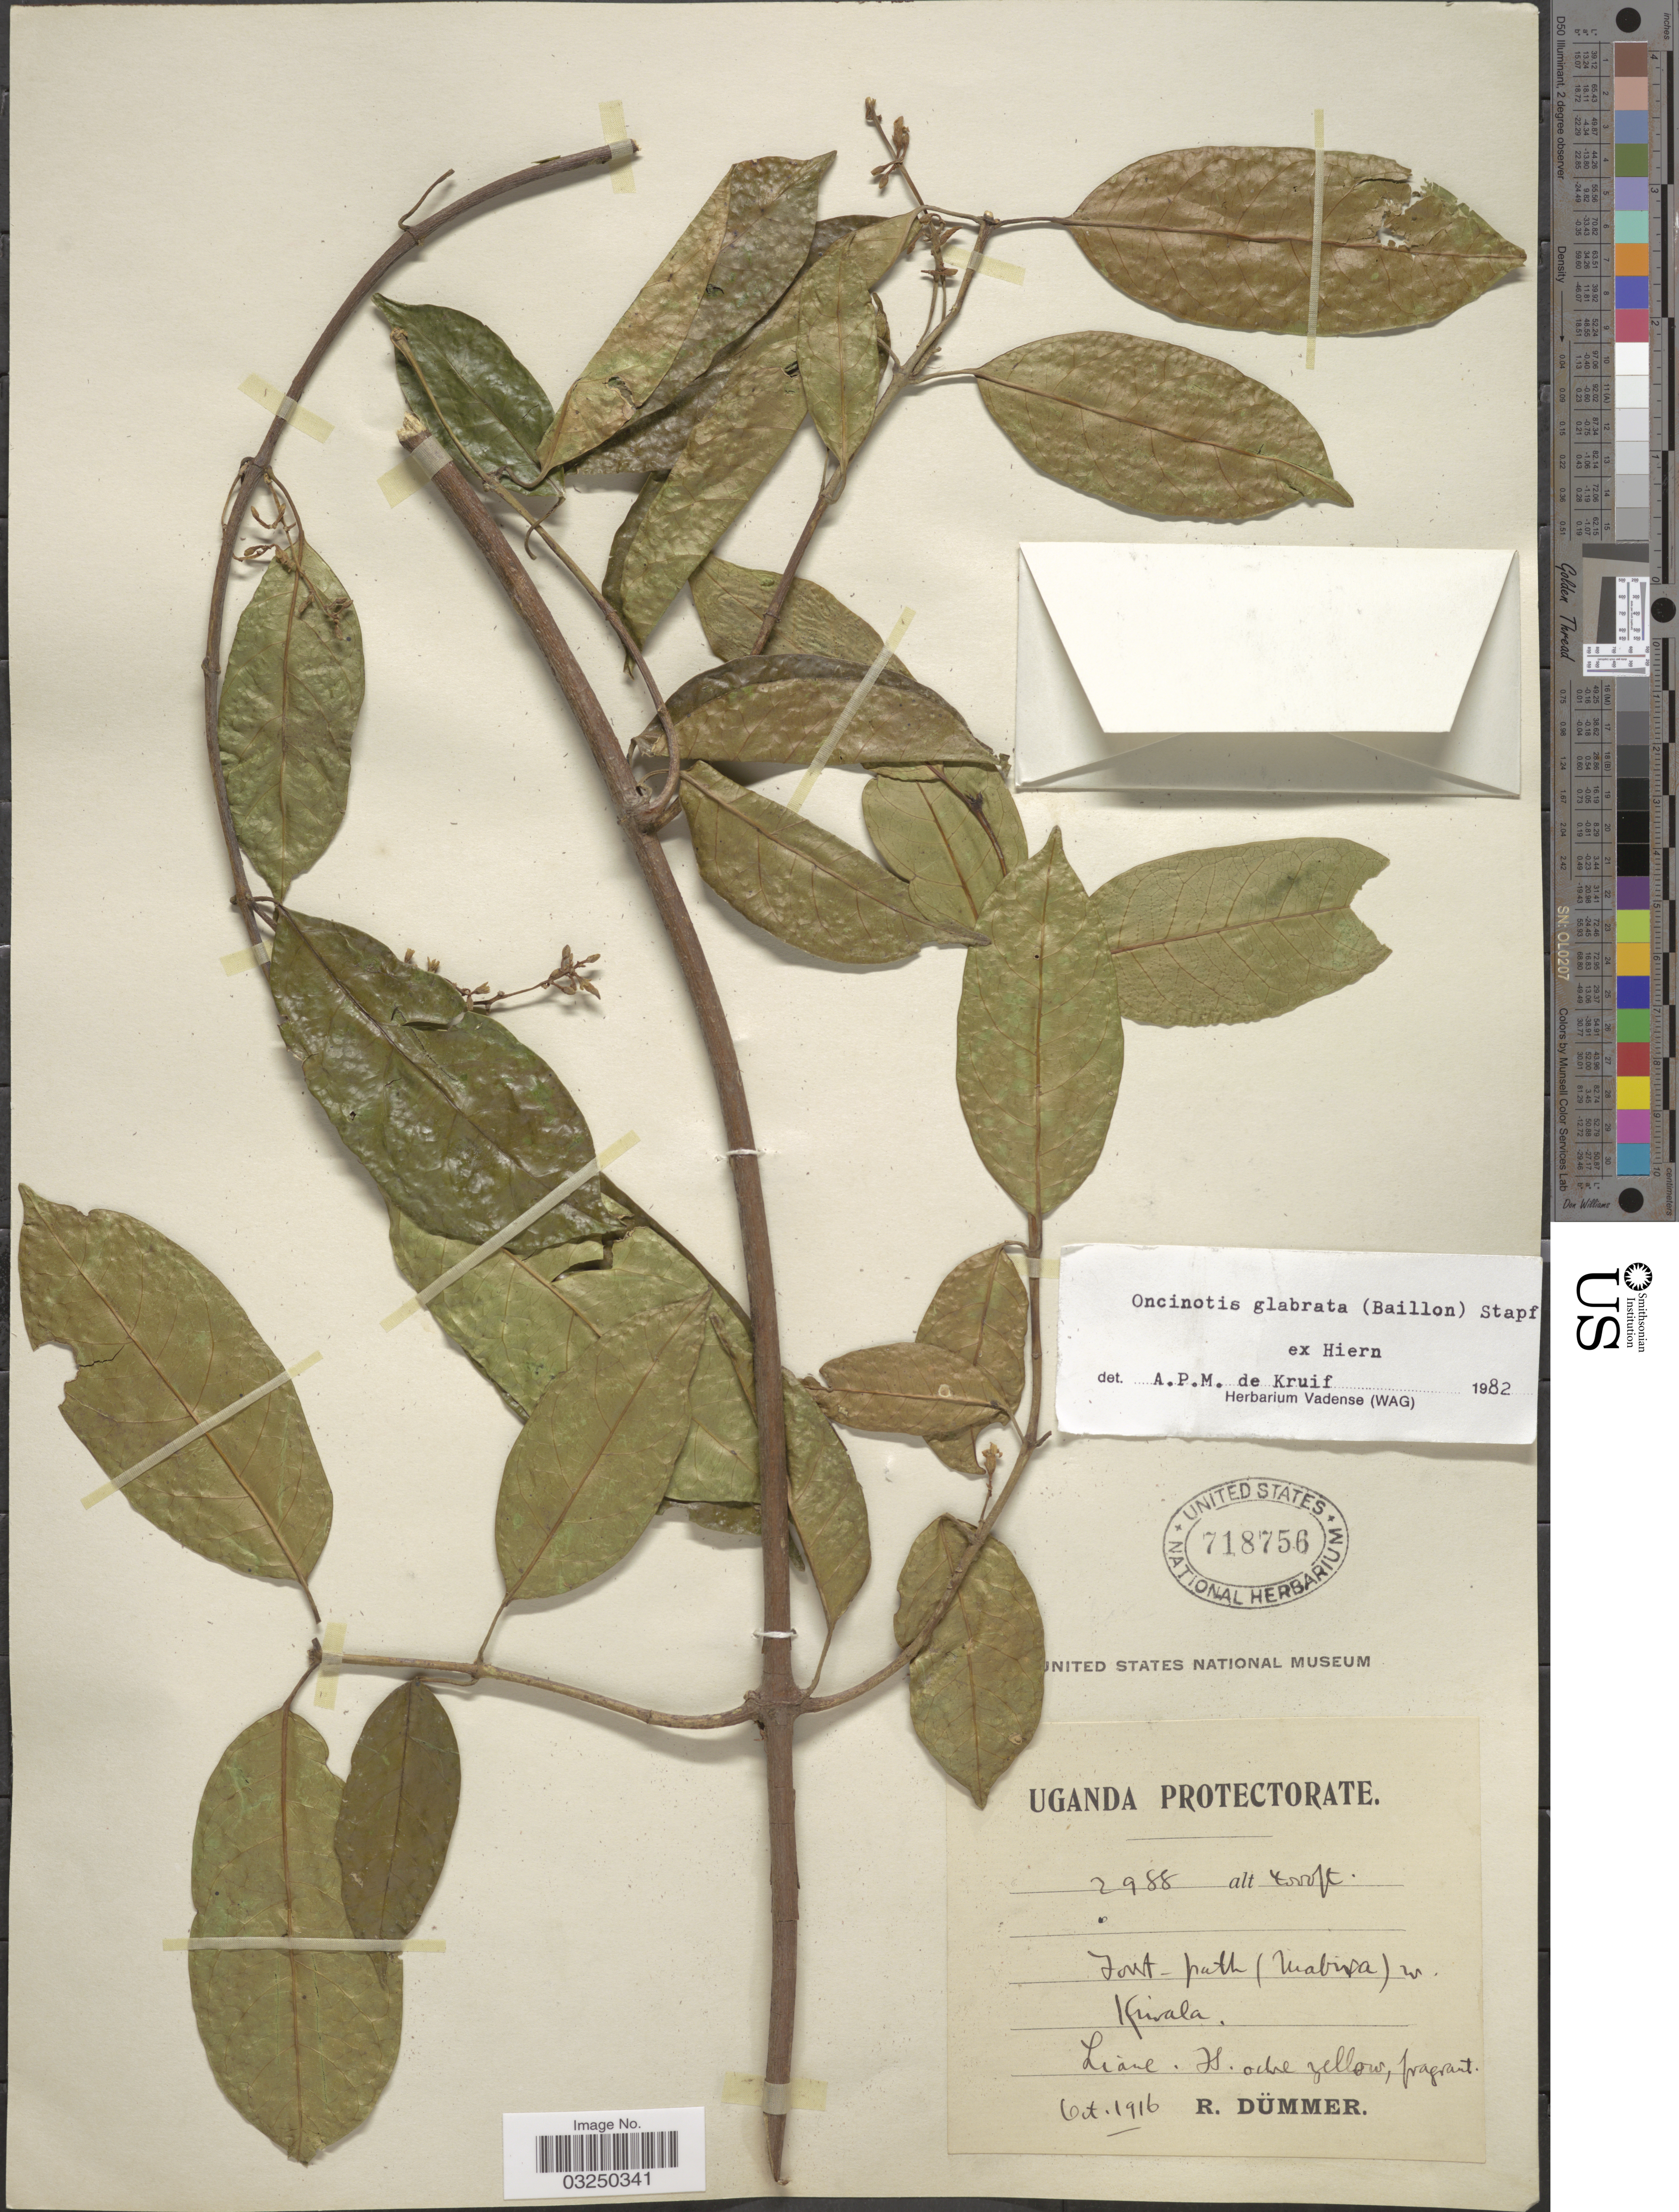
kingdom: Plantae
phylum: Tracheophyta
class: Magnoliopsida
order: Gentianales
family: Apocynaceae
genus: Oncinotis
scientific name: Oncinotis glabrata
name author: (Baill.) Stapf ex Hiern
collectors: R. A. Dümmer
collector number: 2988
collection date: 1916-10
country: Uganda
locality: Uganda Protectorate. Forest-path (Mabira) w. Kiwala.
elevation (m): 1219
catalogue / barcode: US 718756